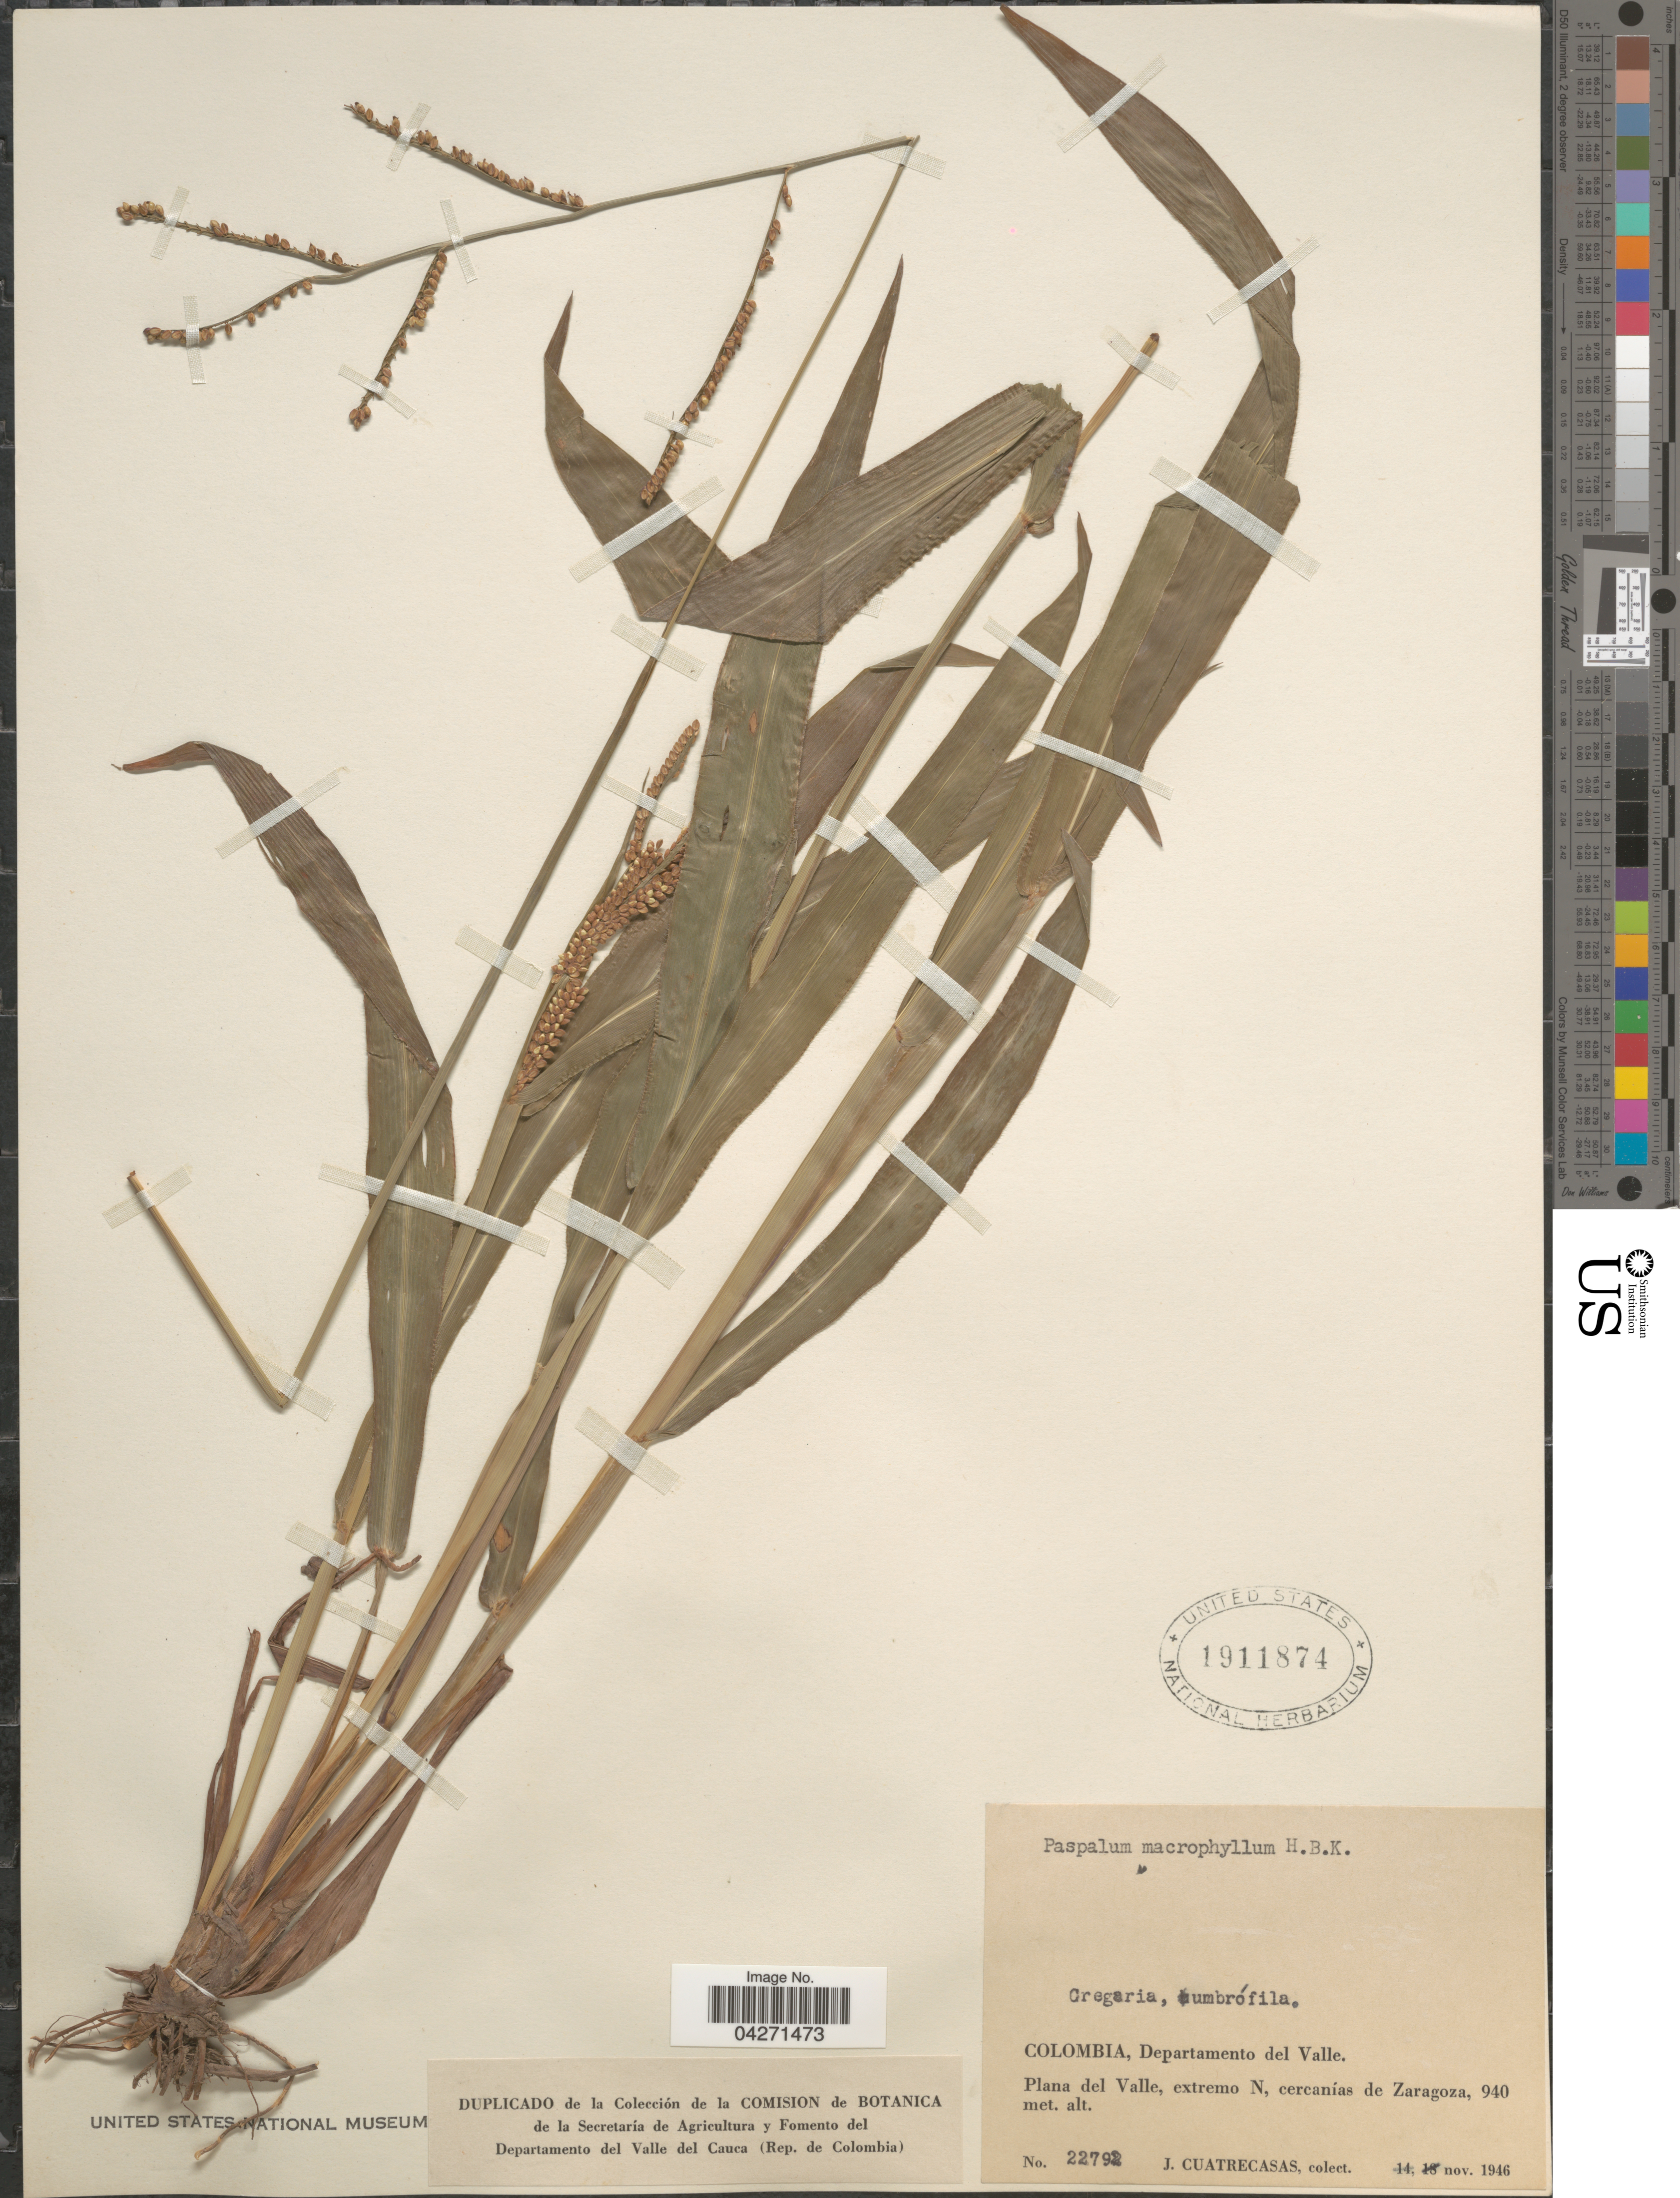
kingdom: Plantae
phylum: Tracheophyta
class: Liliopsida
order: Poales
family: Poaceae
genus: Paspalum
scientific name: Paspalum macrophyllum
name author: Kunth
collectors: J. Cuatrecasas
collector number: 22792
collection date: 1946-11-14/1946-11-18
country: Colombia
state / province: Valle del Cauca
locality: Departamento del Valle. Plana del Valle, extremo B, cercanías de Zaragoza.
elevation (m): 940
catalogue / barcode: US 1911875